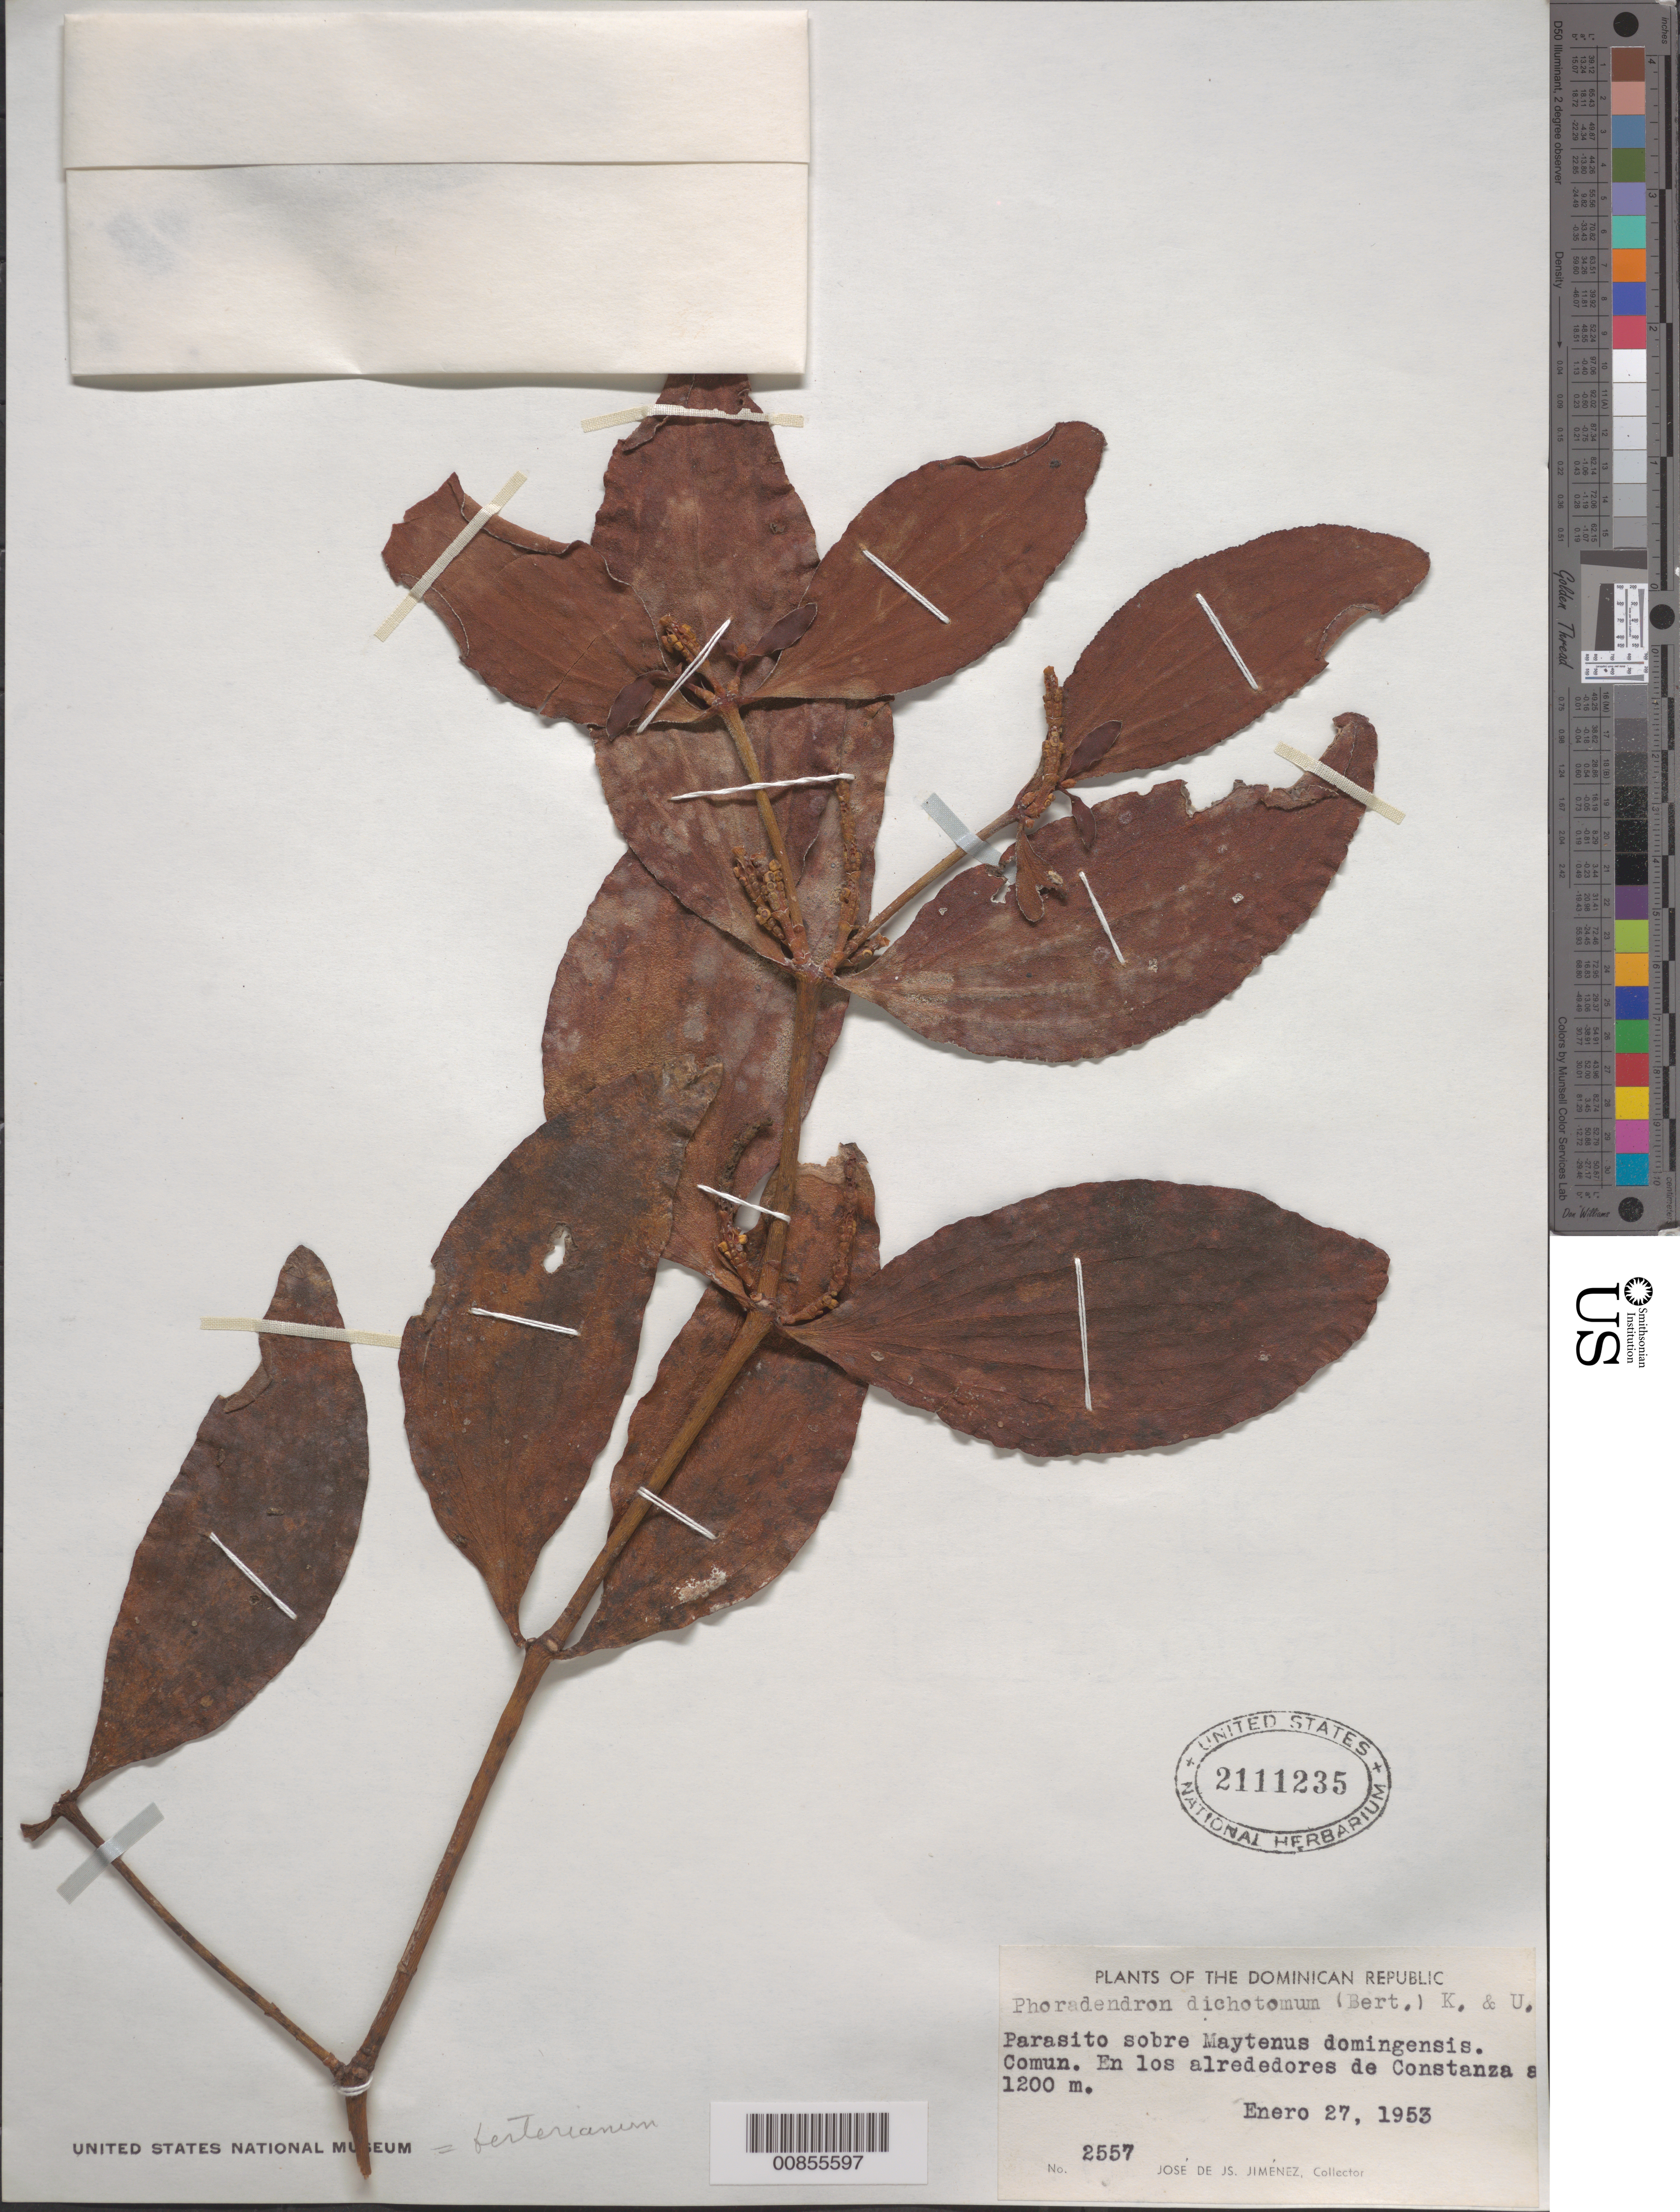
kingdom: Plantae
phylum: Tracheophyta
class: Magnoliopsida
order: Santalales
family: Viscaceae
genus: Phoradendron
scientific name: Phoradendron berteroanum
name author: (DC.) Nutt.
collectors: J. J. Jiménez Almonte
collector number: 2557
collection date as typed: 27 Jan 1953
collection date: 1953-01-27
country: Dominican Republic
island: Hispaniola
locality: Alrededores de Constanza.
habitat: Sobre Maytenus domingensis.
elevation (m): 1200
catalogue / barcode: US 2111235